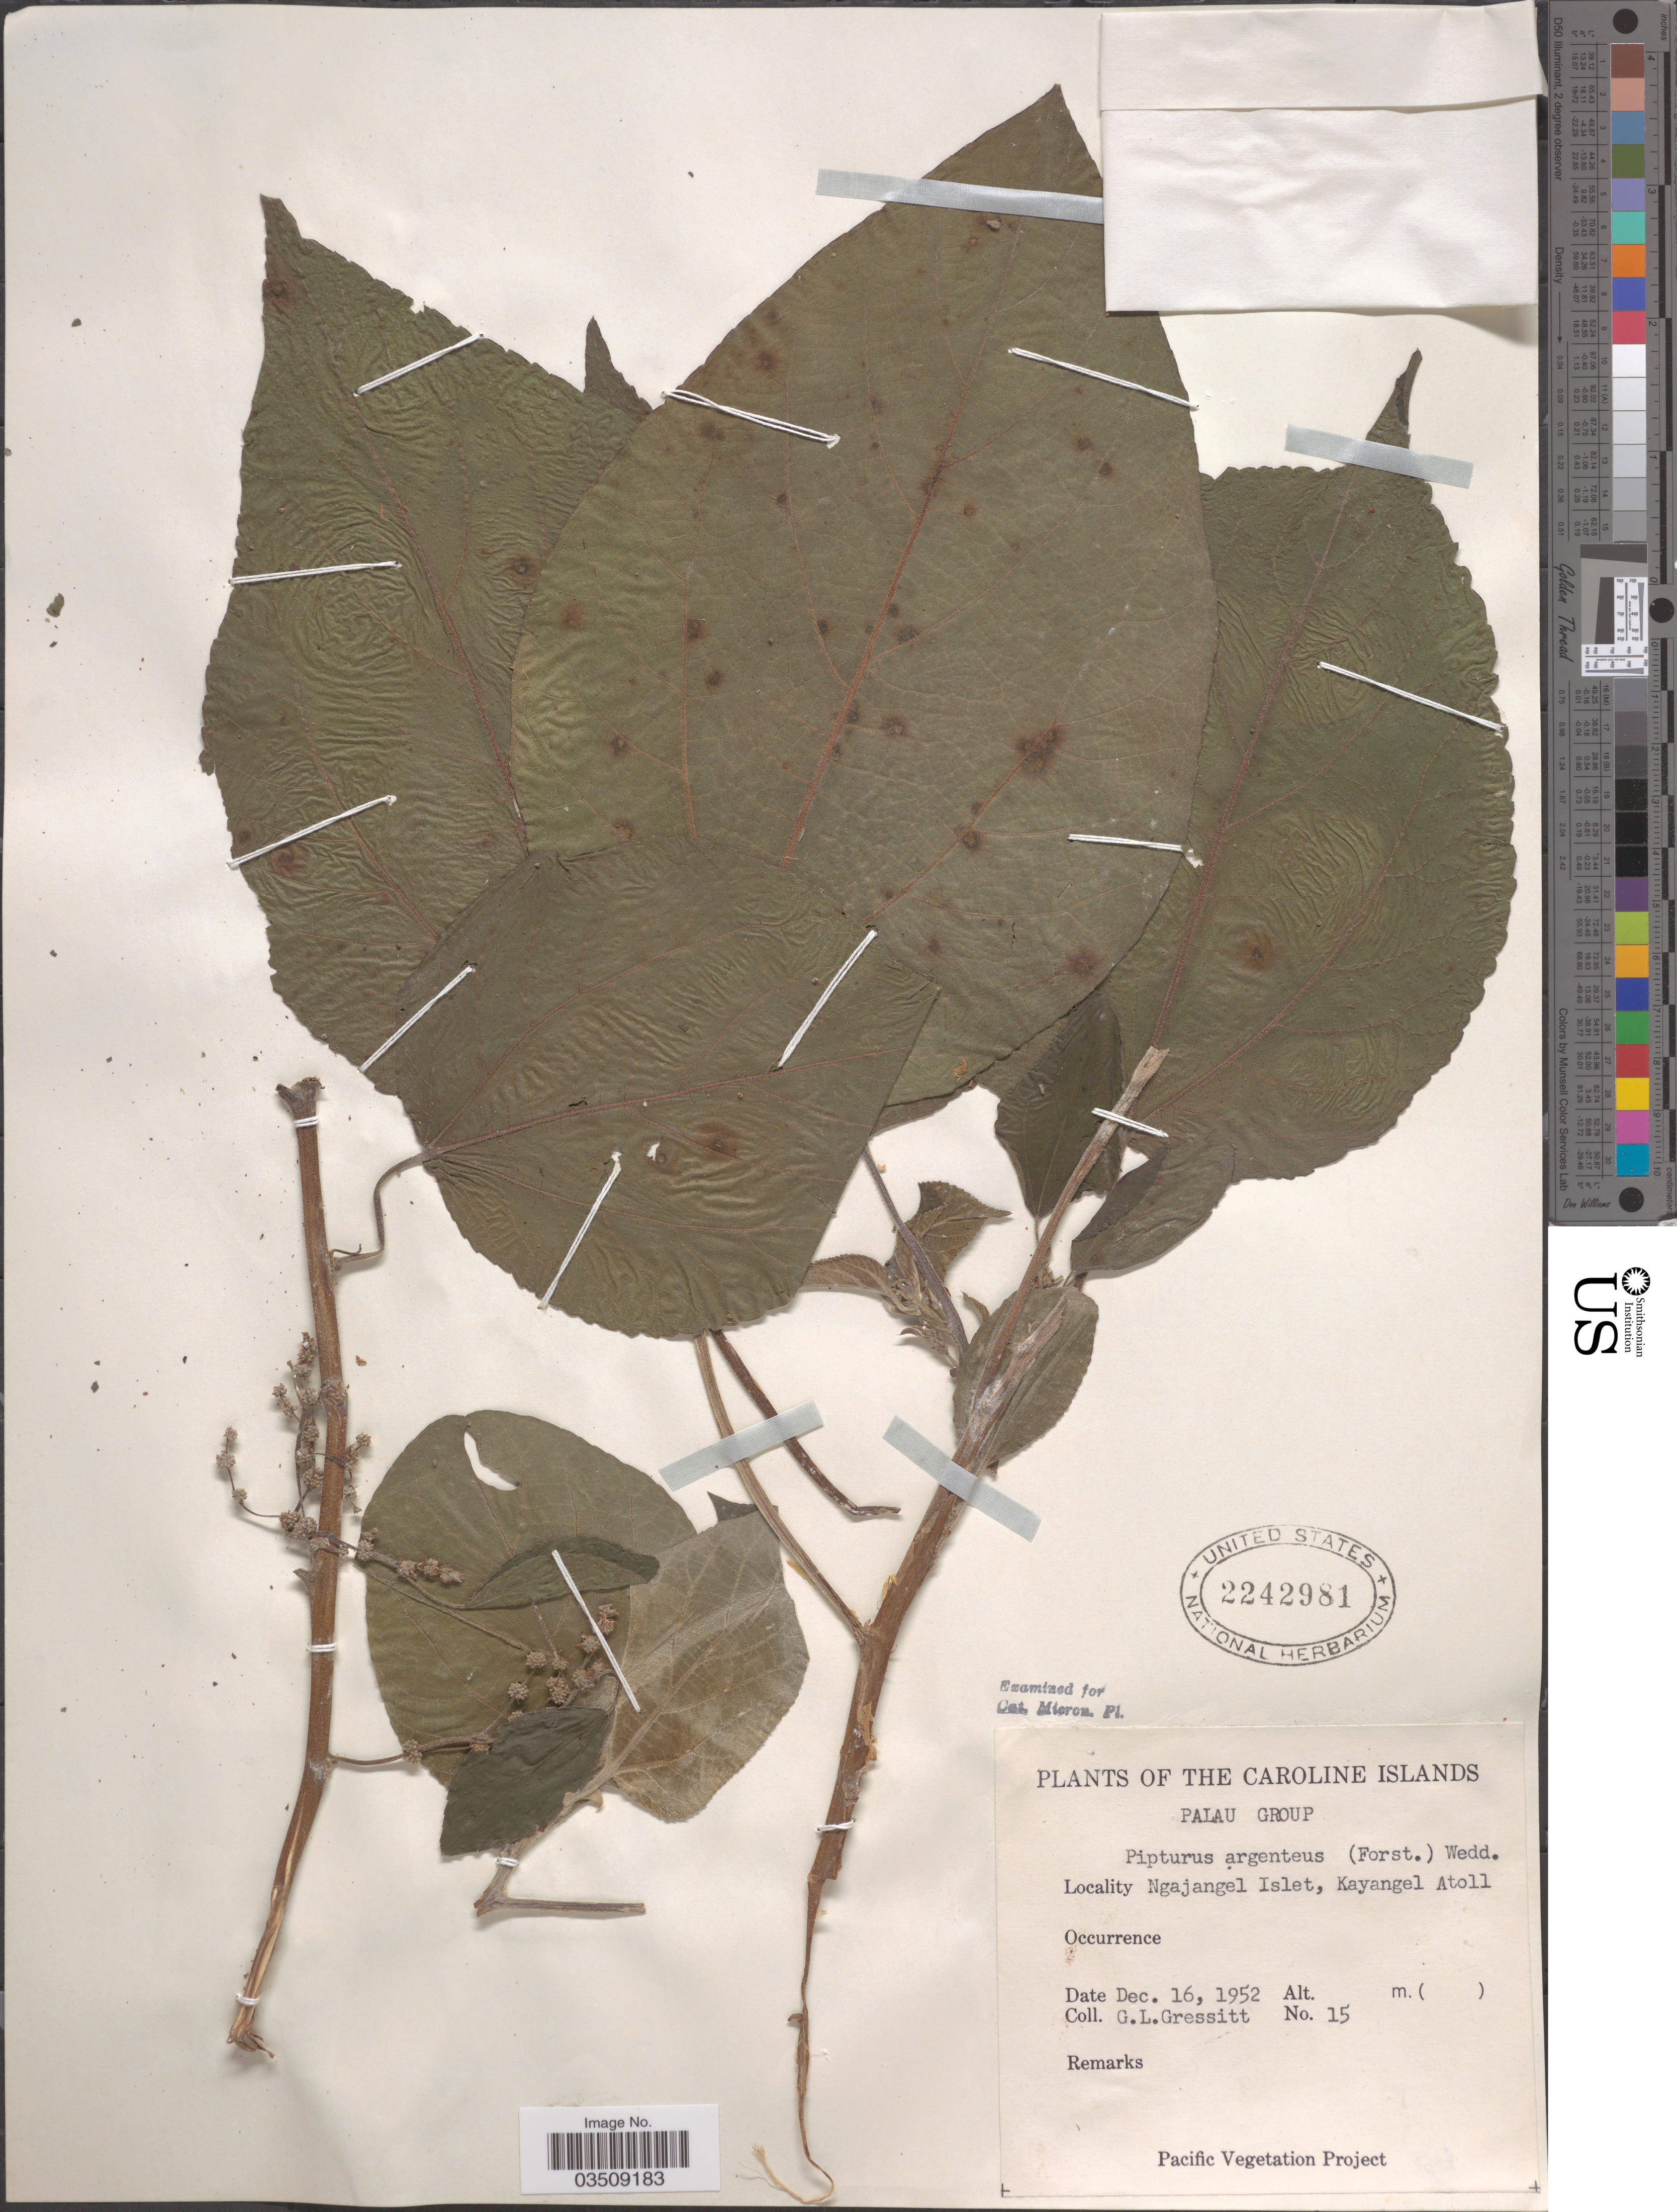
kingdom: Plantae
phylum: Tracheophyta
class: Magnoliopsida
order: Rosales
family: Urticaceae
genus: Pipturus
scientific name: Pipturus argenteus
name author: (G. Forst.) Wedd.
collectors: G. Gressitt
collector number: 15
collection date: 1952-12-16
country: Palau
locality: Caroline Islands. Palau Group. Ngajangel Islet, Kayangel Atoll.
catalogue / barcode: US 2242981